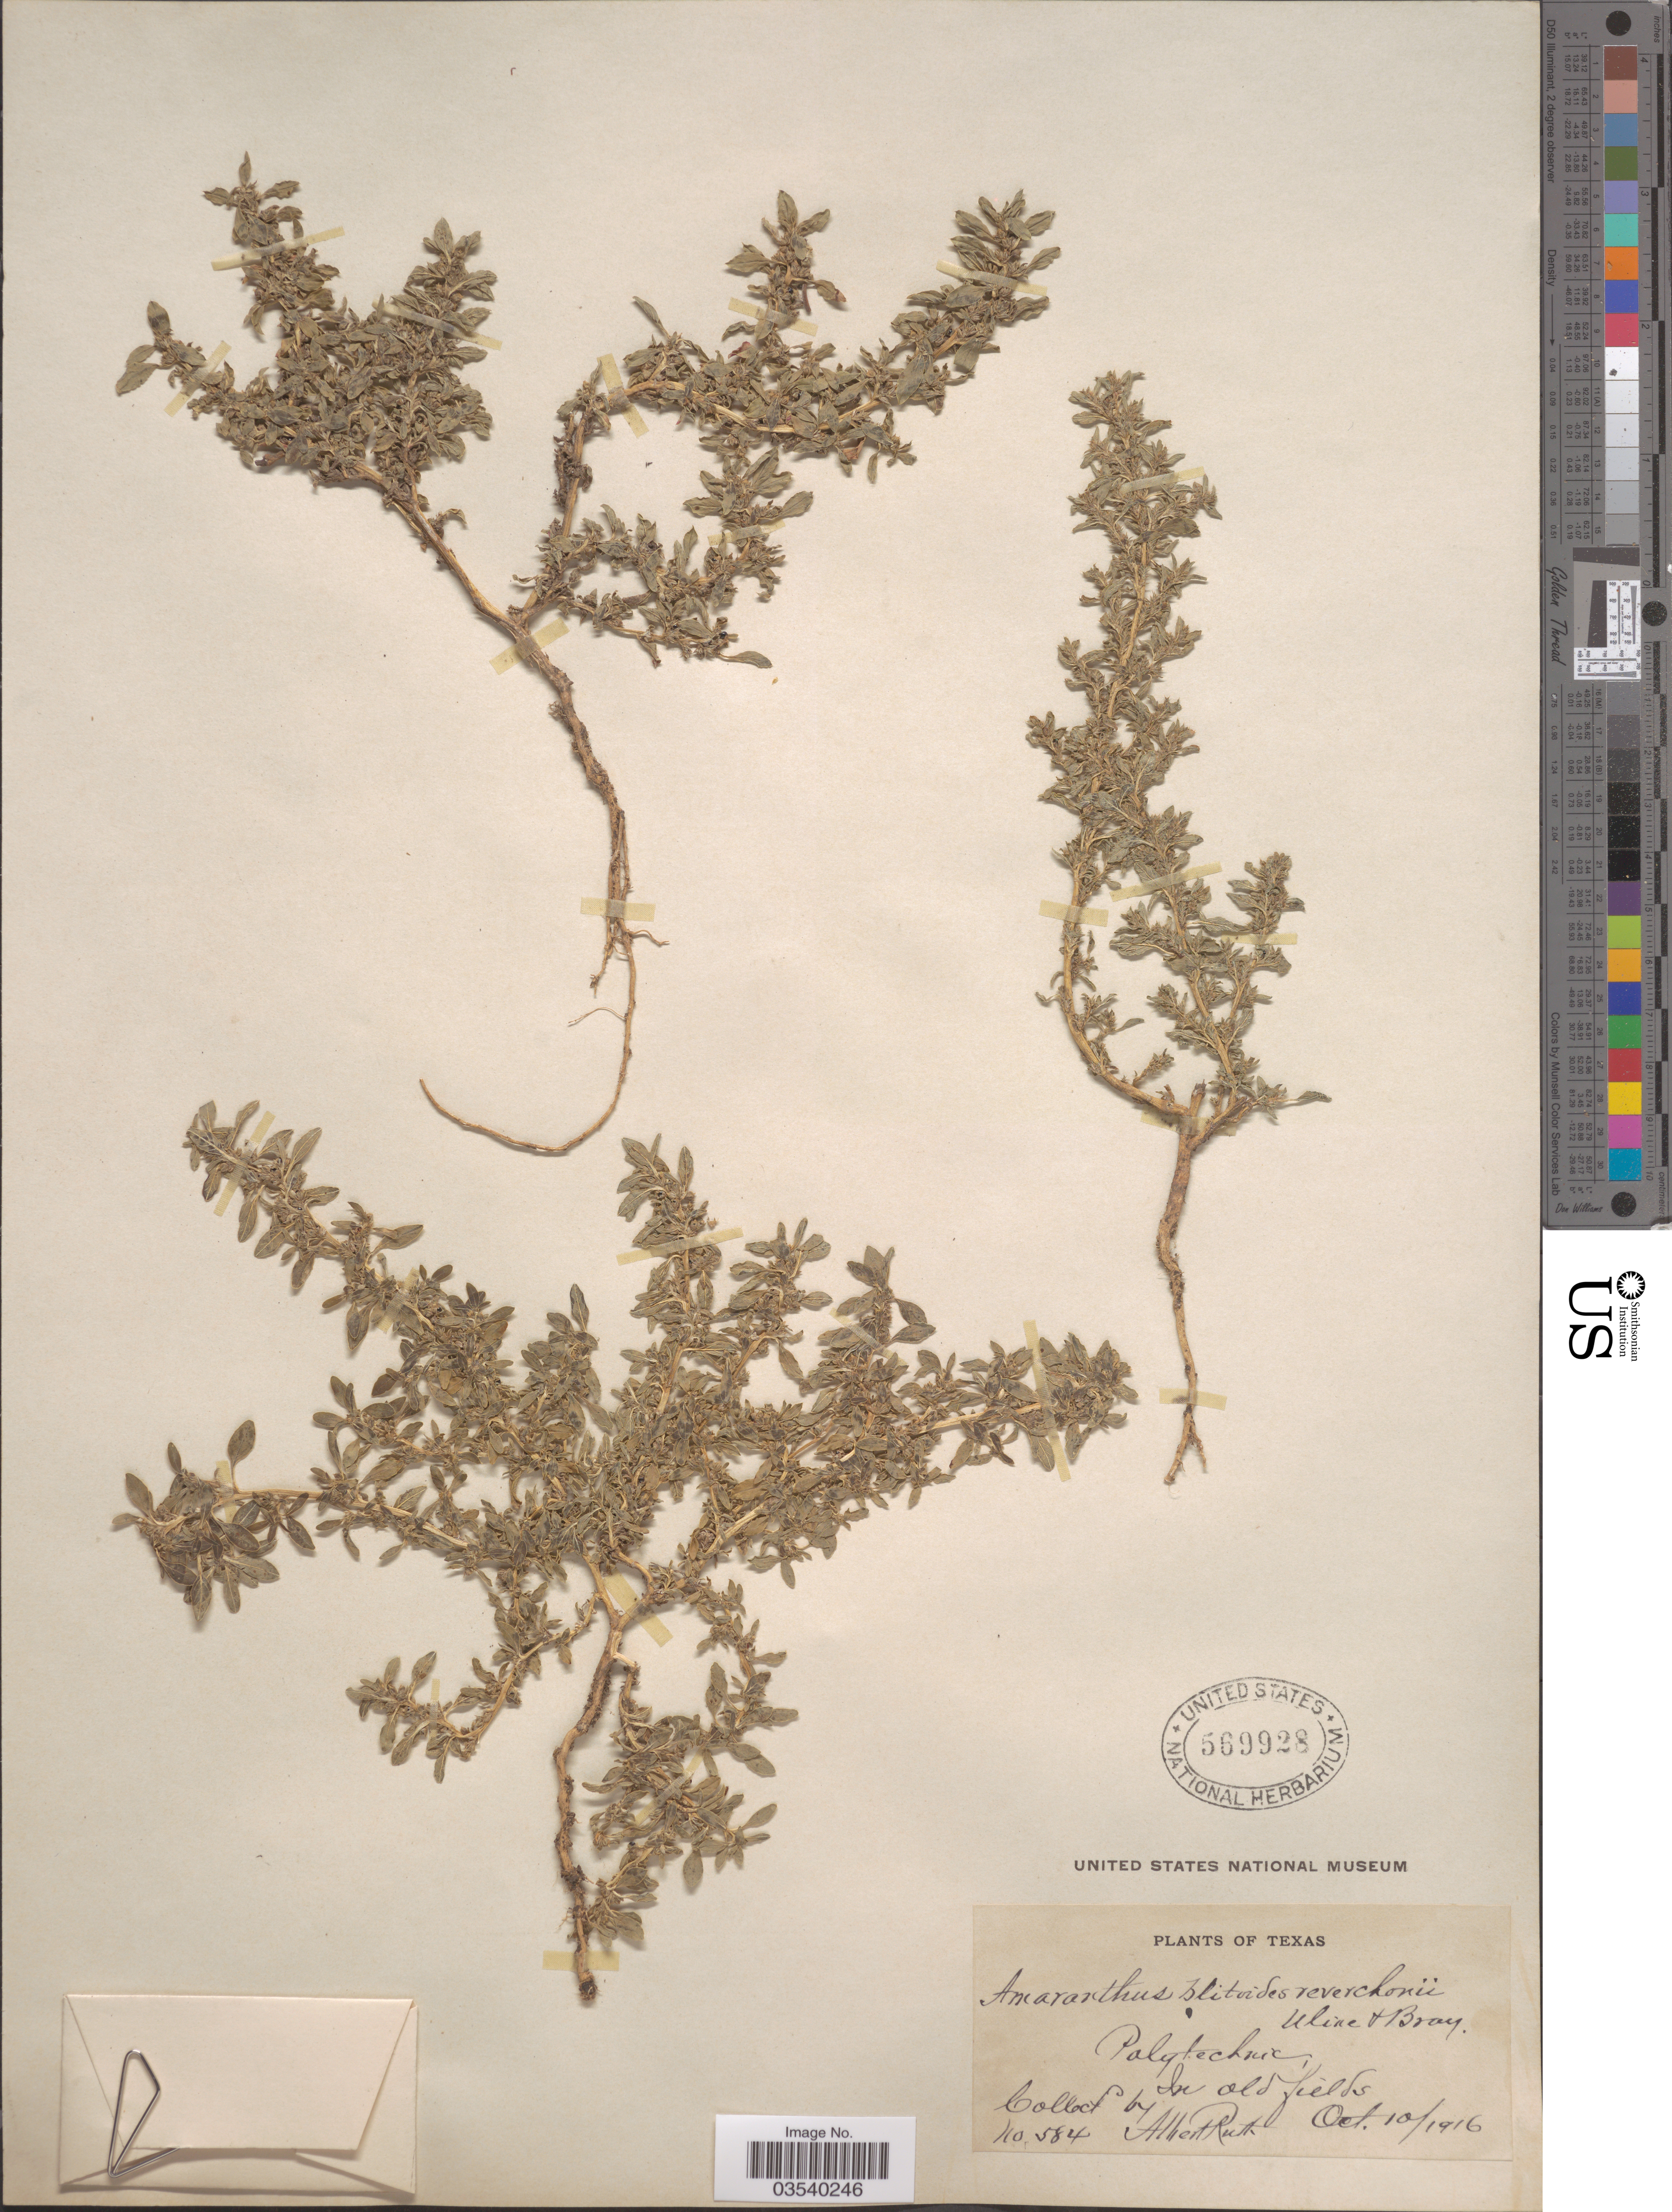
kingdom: Plantae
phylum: Tracheophyta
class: Magnoliopsida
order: Caryophyllales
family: Amaranthaceae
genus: Amaranthus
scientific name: Amaranthus blitoides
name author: S. Watson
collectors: A. Ruth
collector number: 584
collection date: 1916-10-10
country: United States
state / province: Texas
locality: Polytechnic, In the old fields.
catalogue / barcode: US 569928